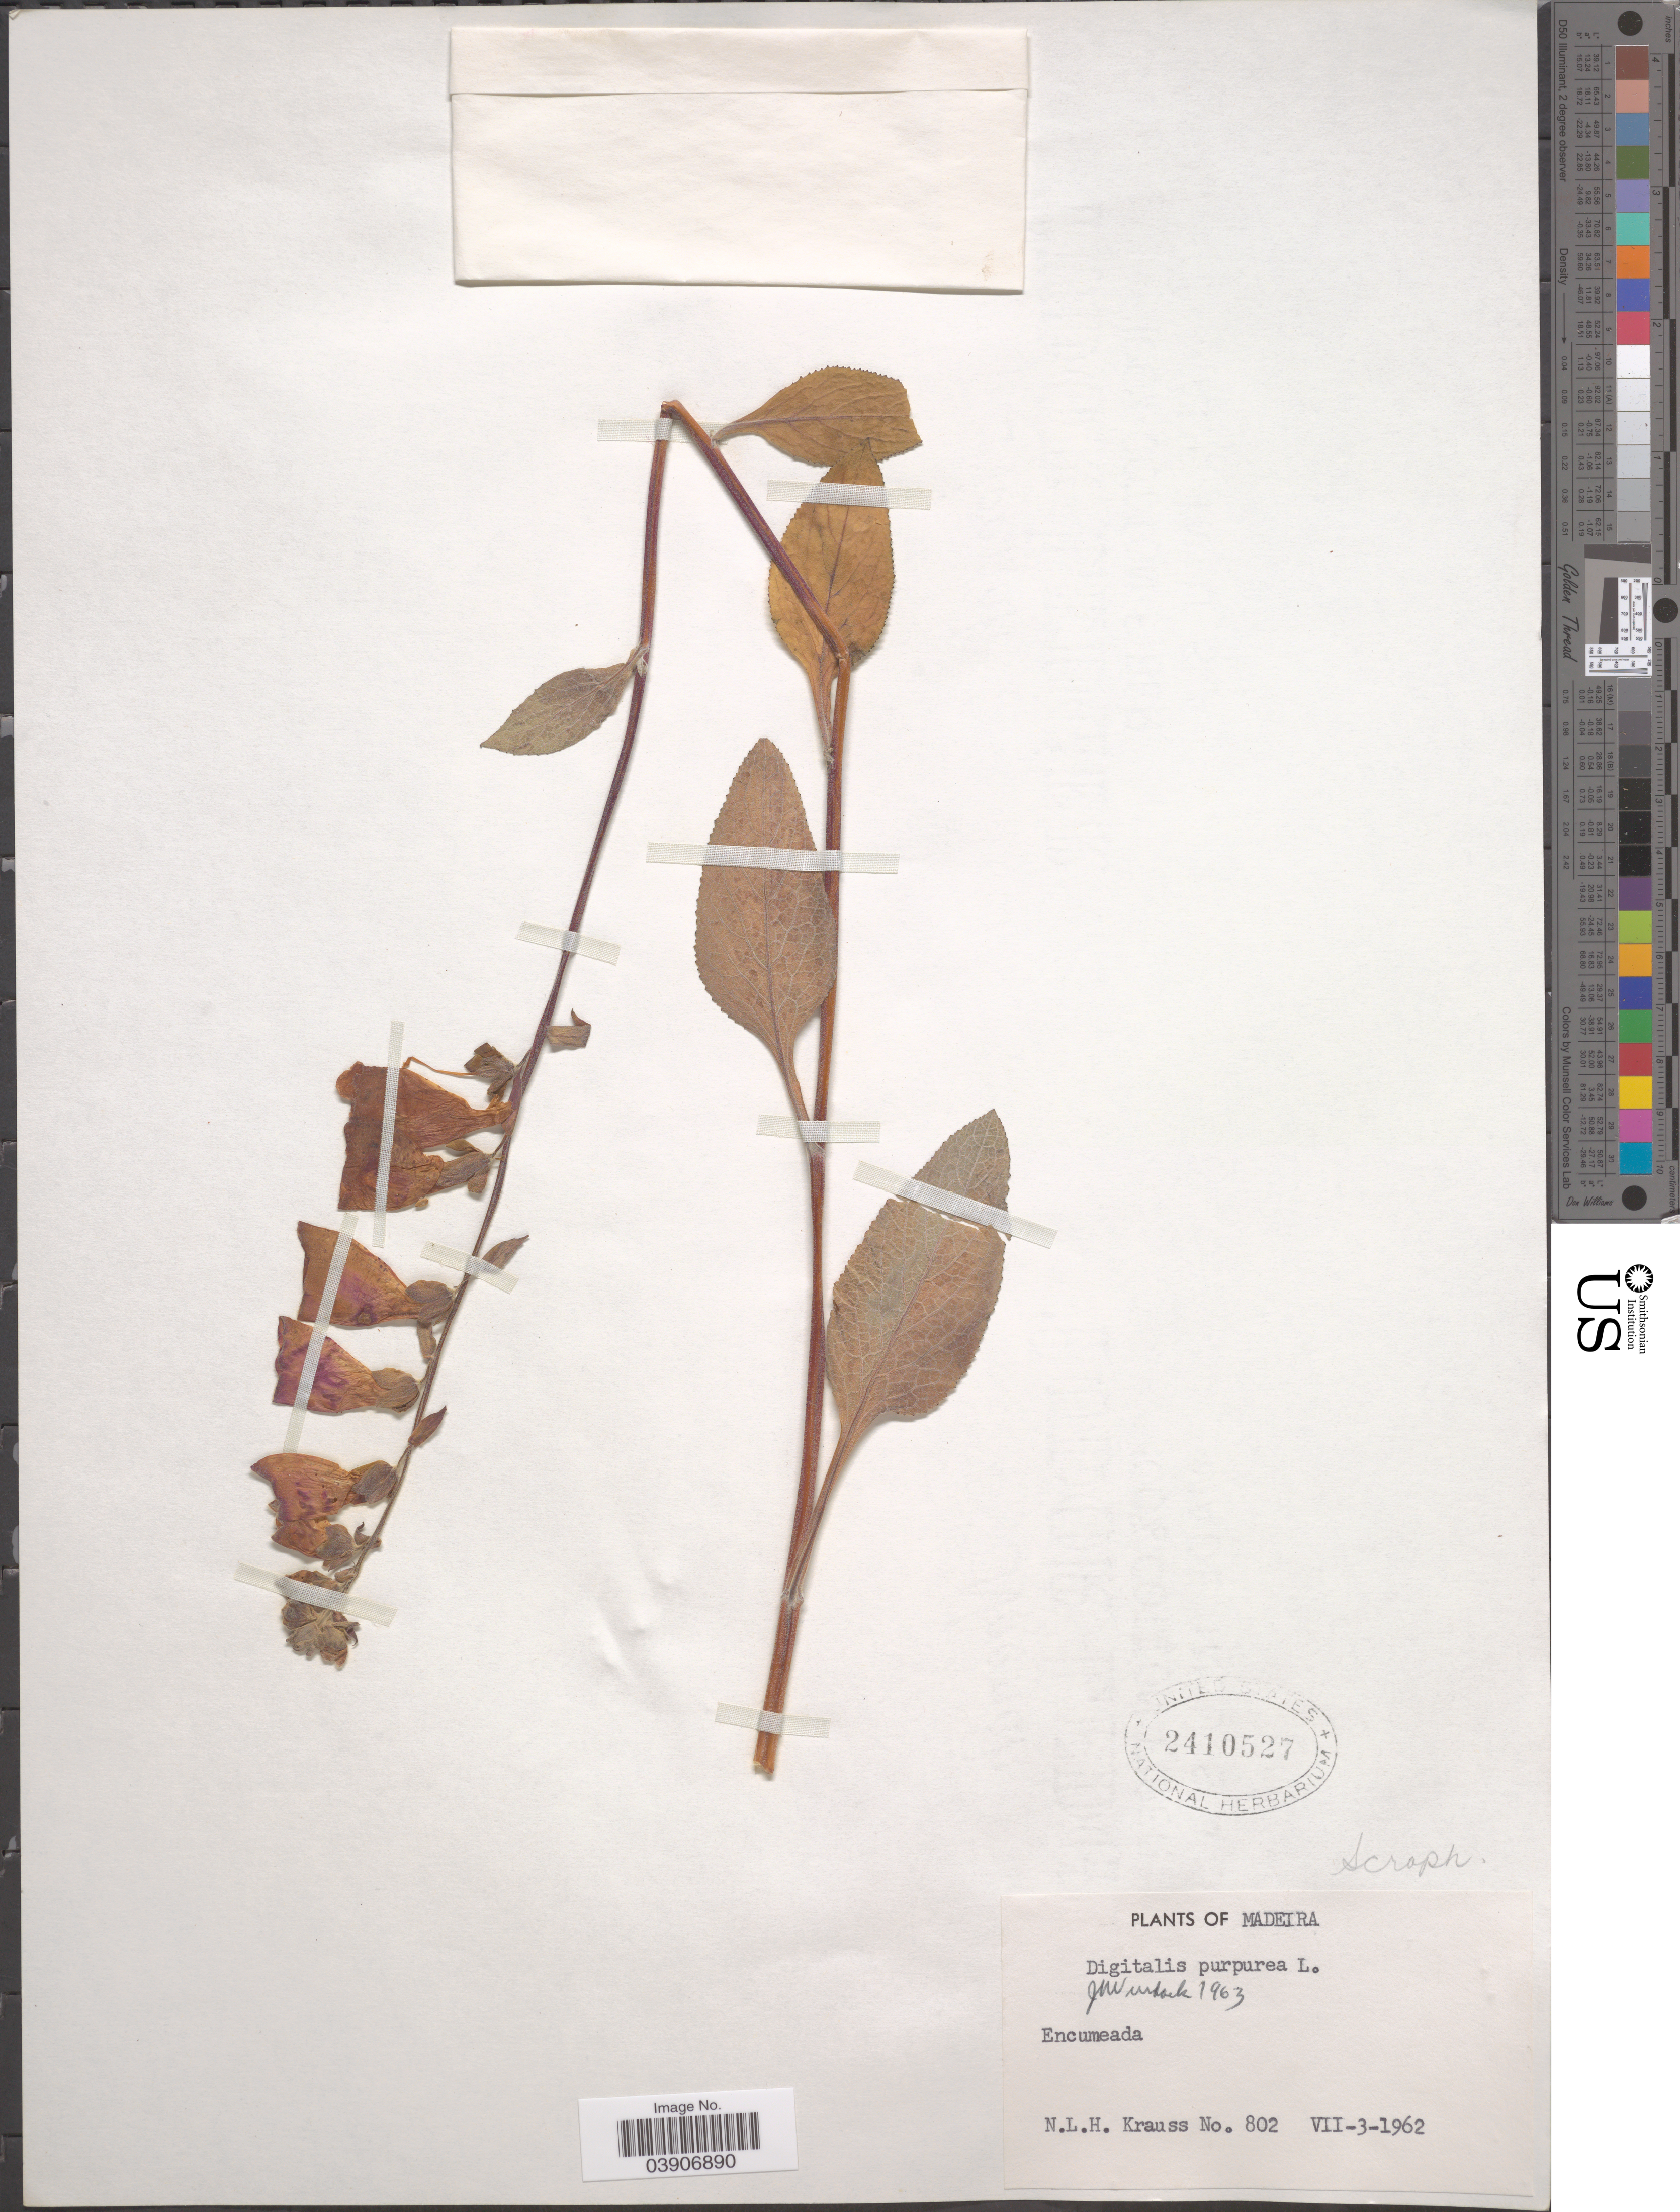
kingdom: Plantae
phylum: Tracheophyta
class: Magnoliopsida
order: Lamiales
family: Plantaginaceae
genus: Digitalis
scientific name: Digitalis purpurea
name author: L.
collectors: N. Krauss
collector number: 802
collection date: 1962-07-03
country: Portugal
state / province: Madeira (Aut. Reg.)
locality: Encumeada.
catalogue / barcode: US 2410527